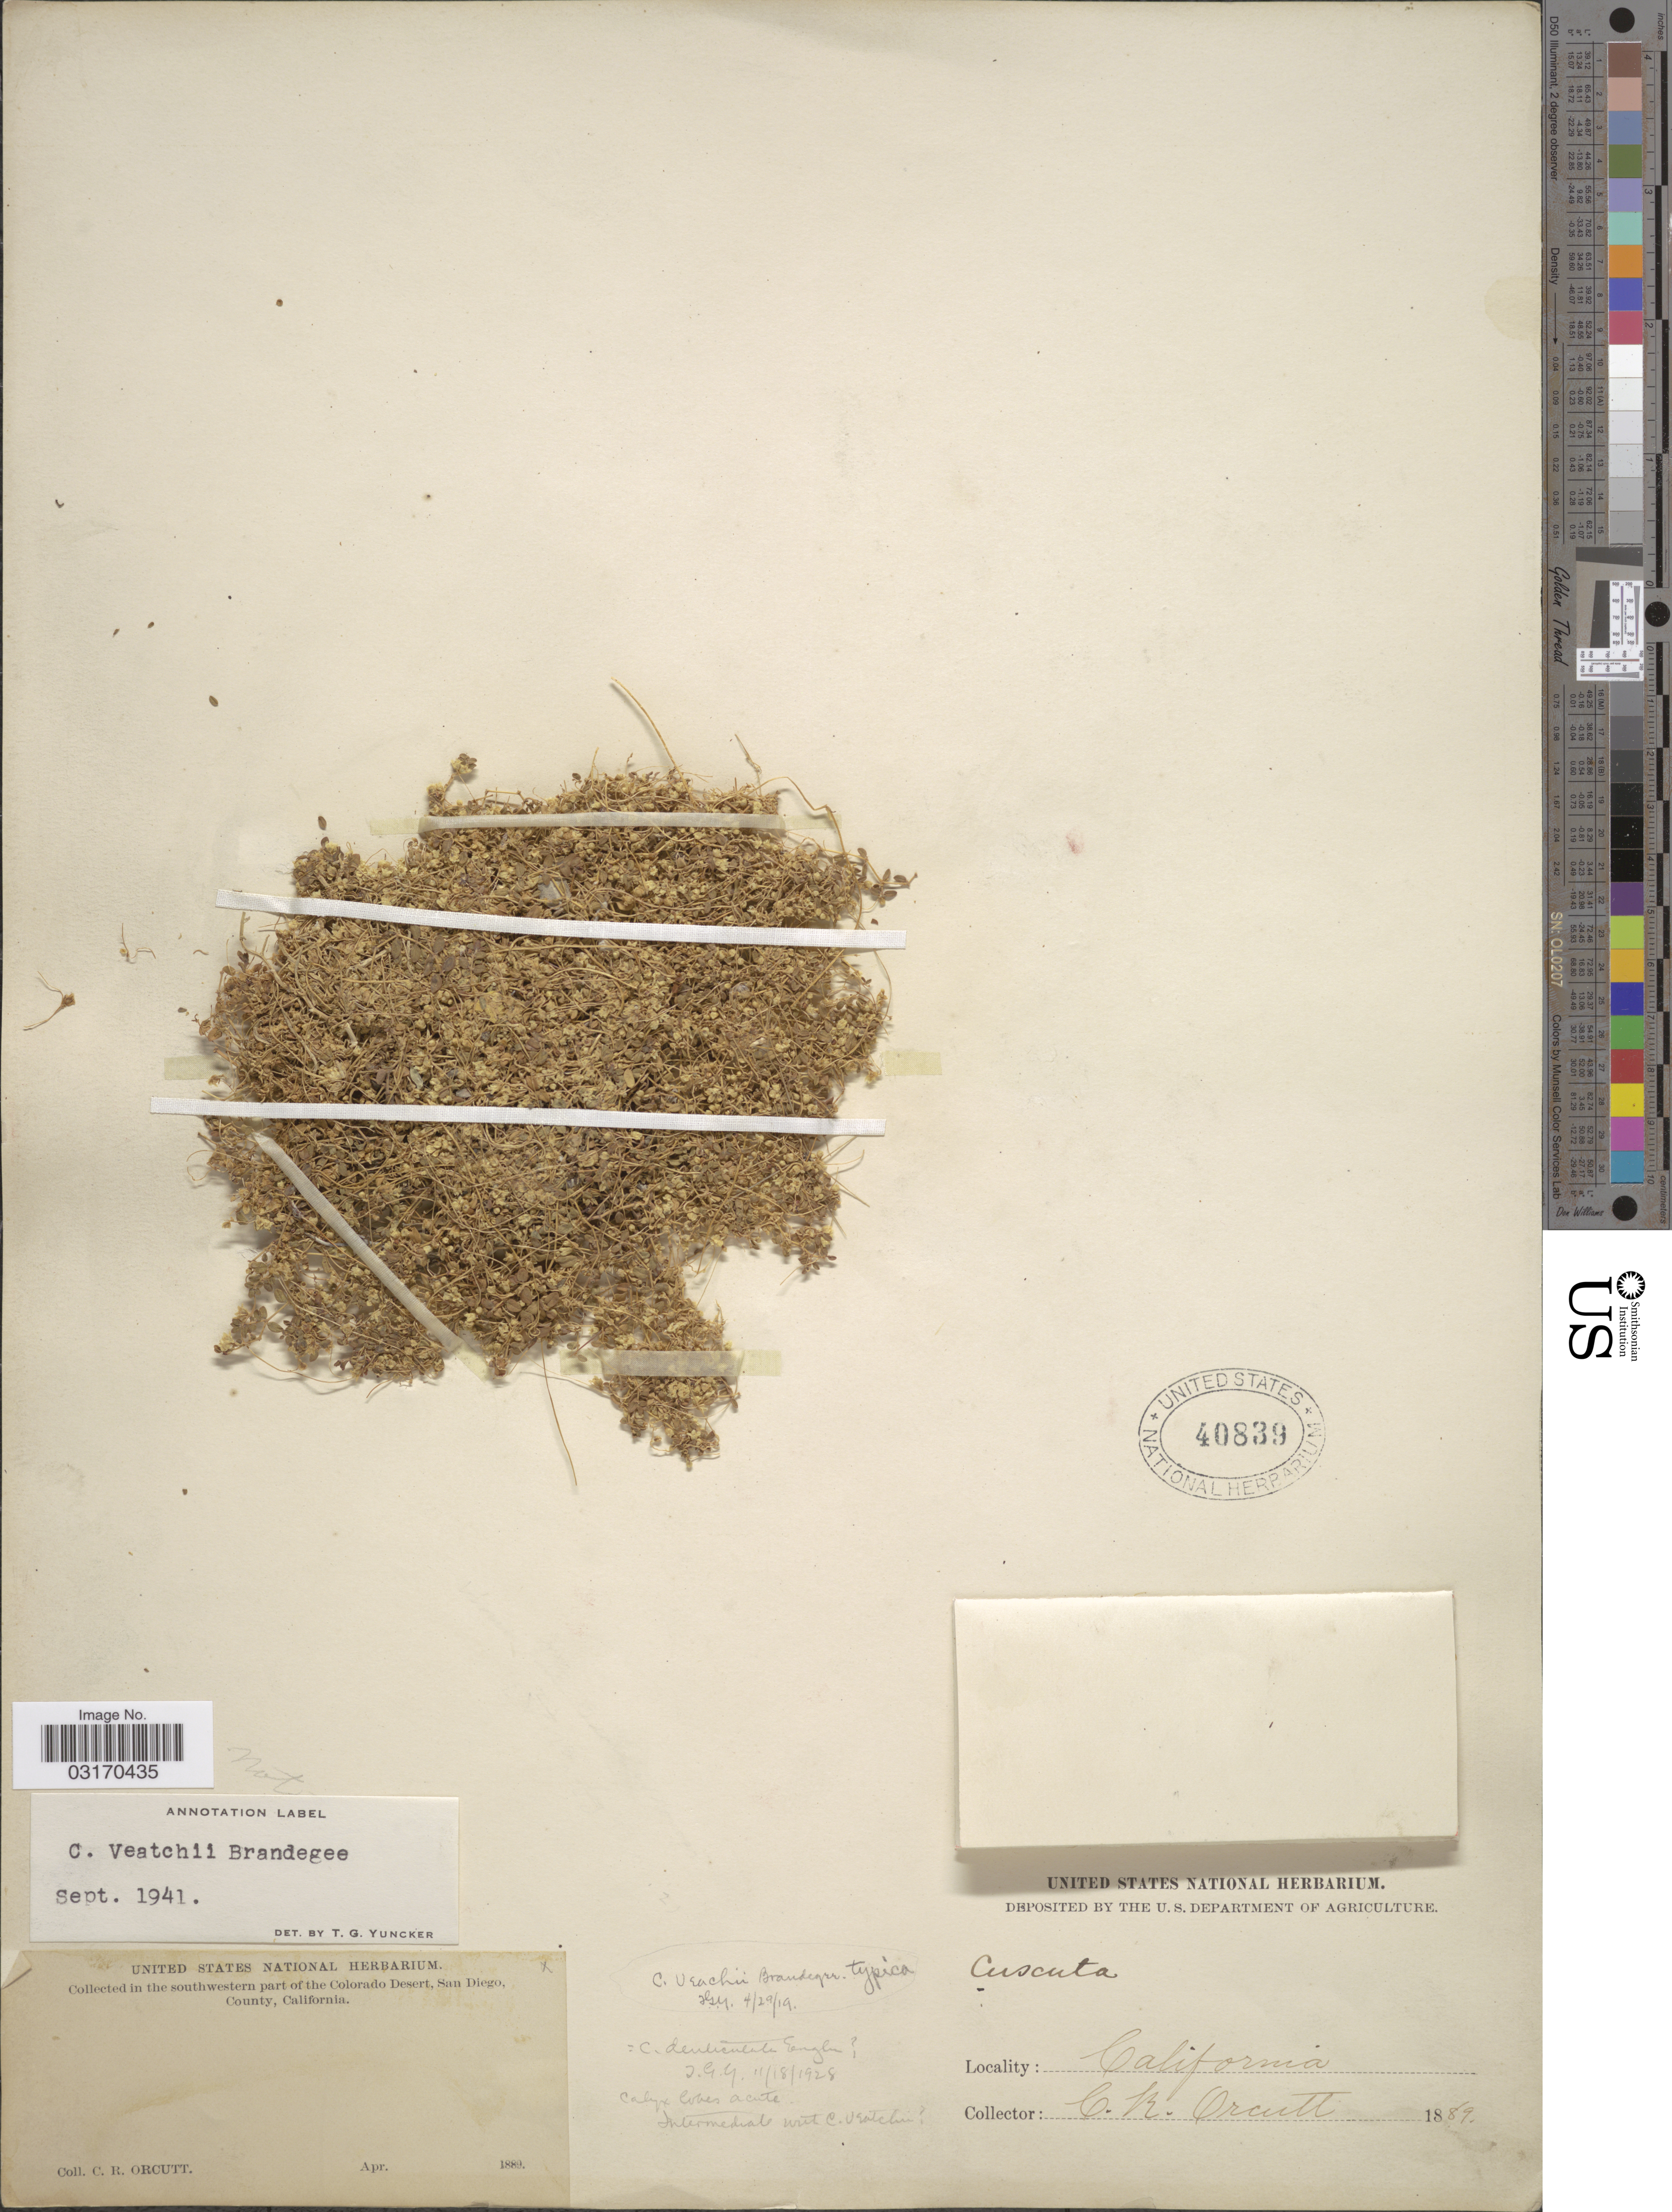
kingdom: Plantae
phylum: Tracheophyta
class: Magnoliopsida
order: Solanales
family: Convolvulaceae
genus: Cuscuta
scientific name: Cuscuta veatchii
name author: Brandegee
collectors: C. R. Orcutt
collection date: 1889-04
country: United States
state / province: California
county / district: San Diego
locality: In the southwestern part of the Colorado Desert, San Diego, County.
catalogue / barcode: US 40839